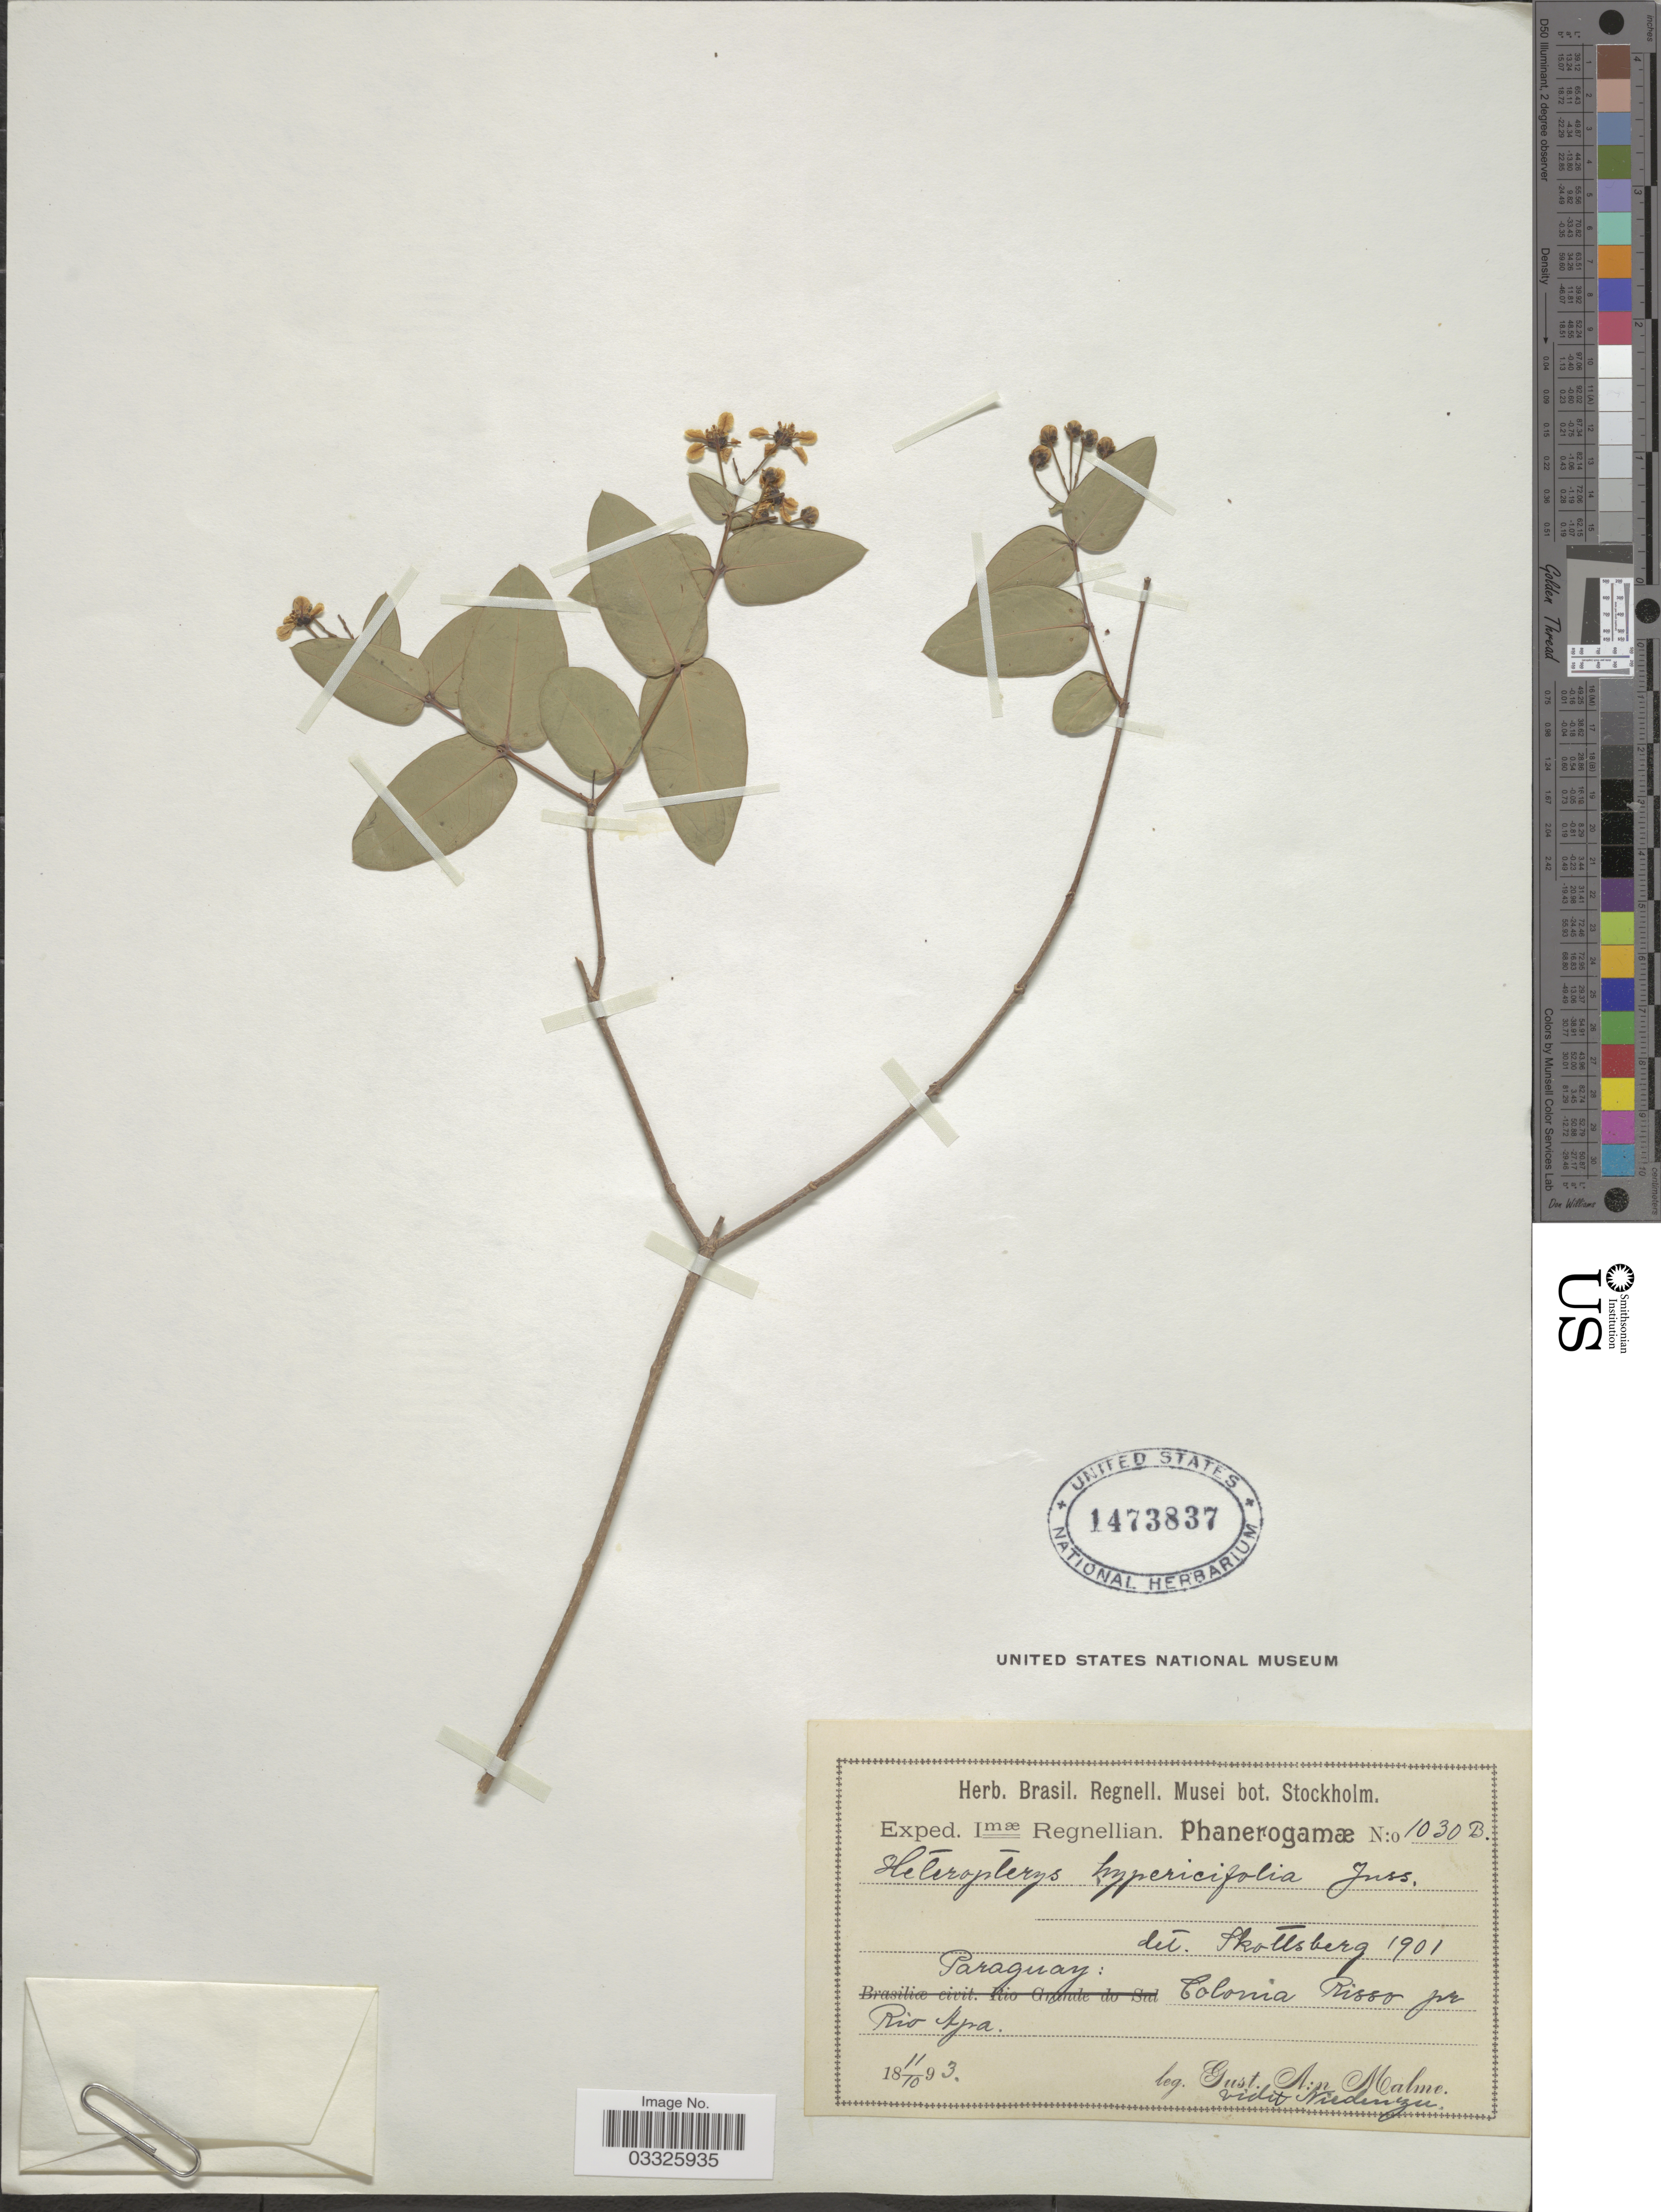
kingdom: Plantae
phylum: Tracheophyta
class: Magnoliopsida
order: Malpighiales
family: Malpighiaceae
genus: Heteropterys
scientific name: Heteropterys hypericifolia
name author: A. Juss.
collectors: G. O. A. Malme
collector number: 1030B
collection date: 1893-10-11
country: Paraguay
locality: Colonia Risso pr Rio Apa.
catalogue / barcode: US 1473837